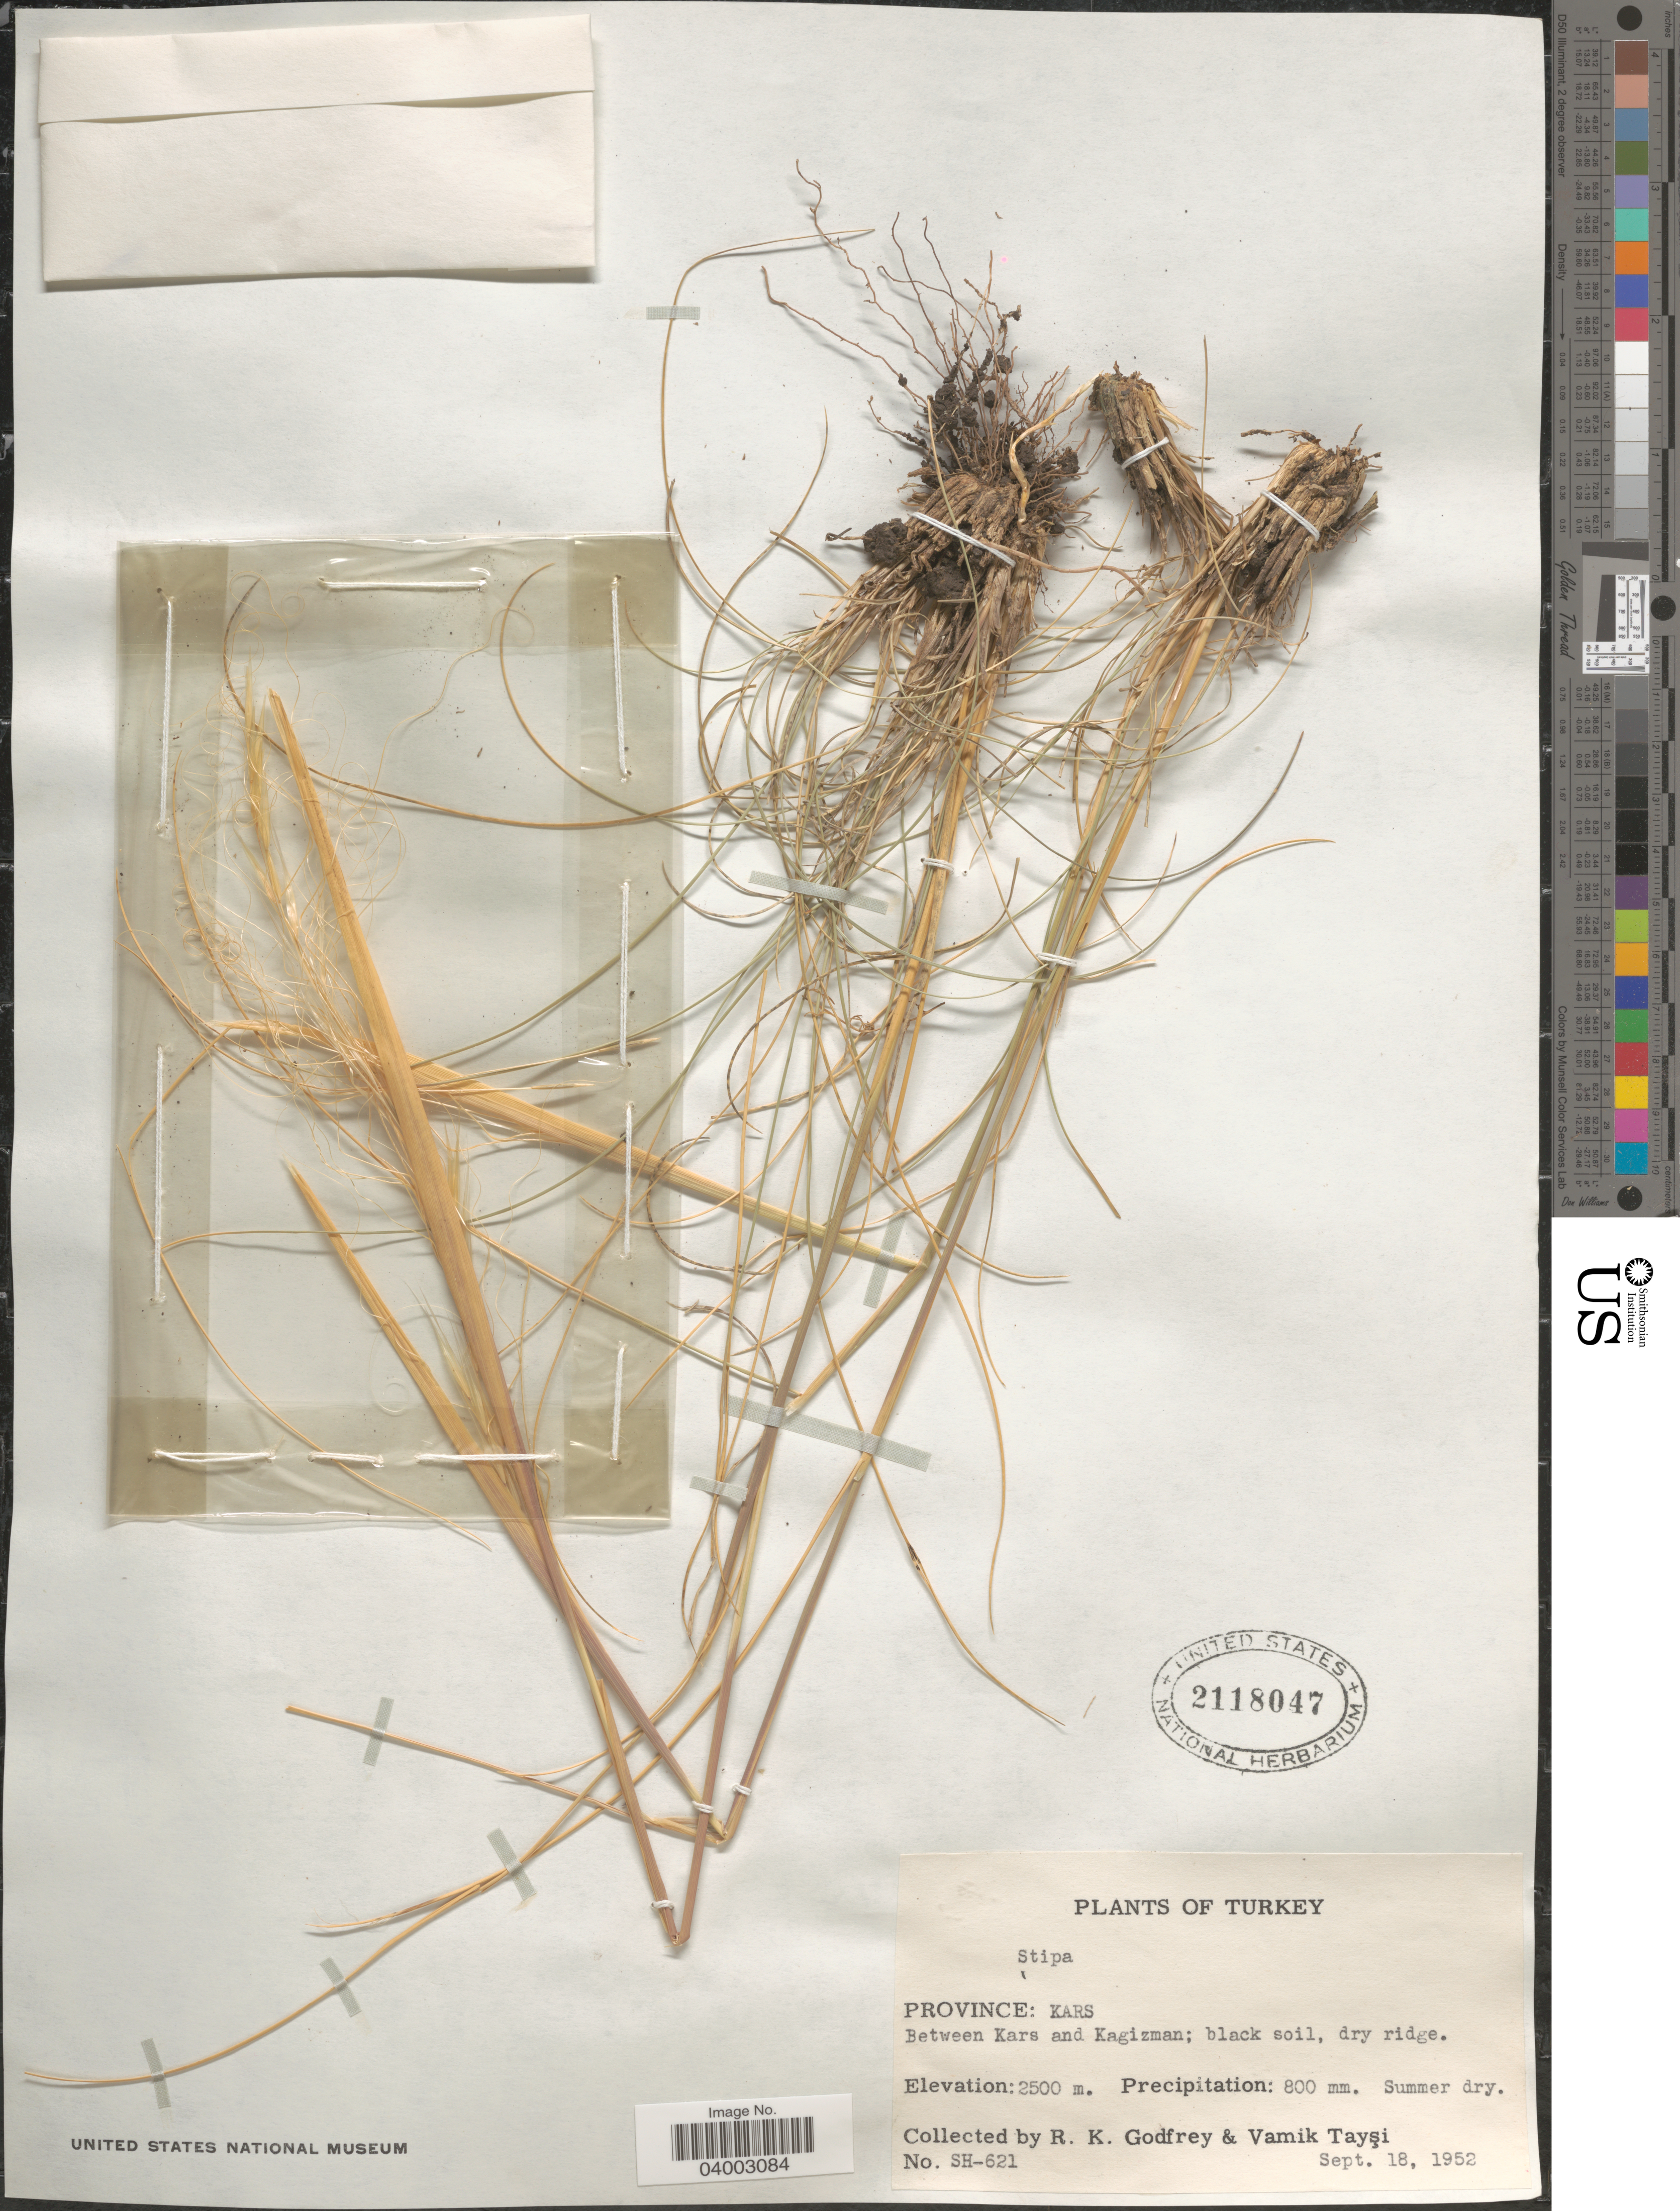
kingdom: Plantae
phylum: Tracheophyta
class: Liliopsida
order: Poales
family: Poaceae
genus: Stipa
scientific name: Stipa sp.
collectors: R. K. Godfrey & V. Taysi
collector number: SH-621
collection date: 1952-09-18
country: Turkey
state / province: Kars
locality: Between Kars and Kagizman; black soil, dry ridge.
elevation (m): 2500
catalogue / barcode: US 2118047